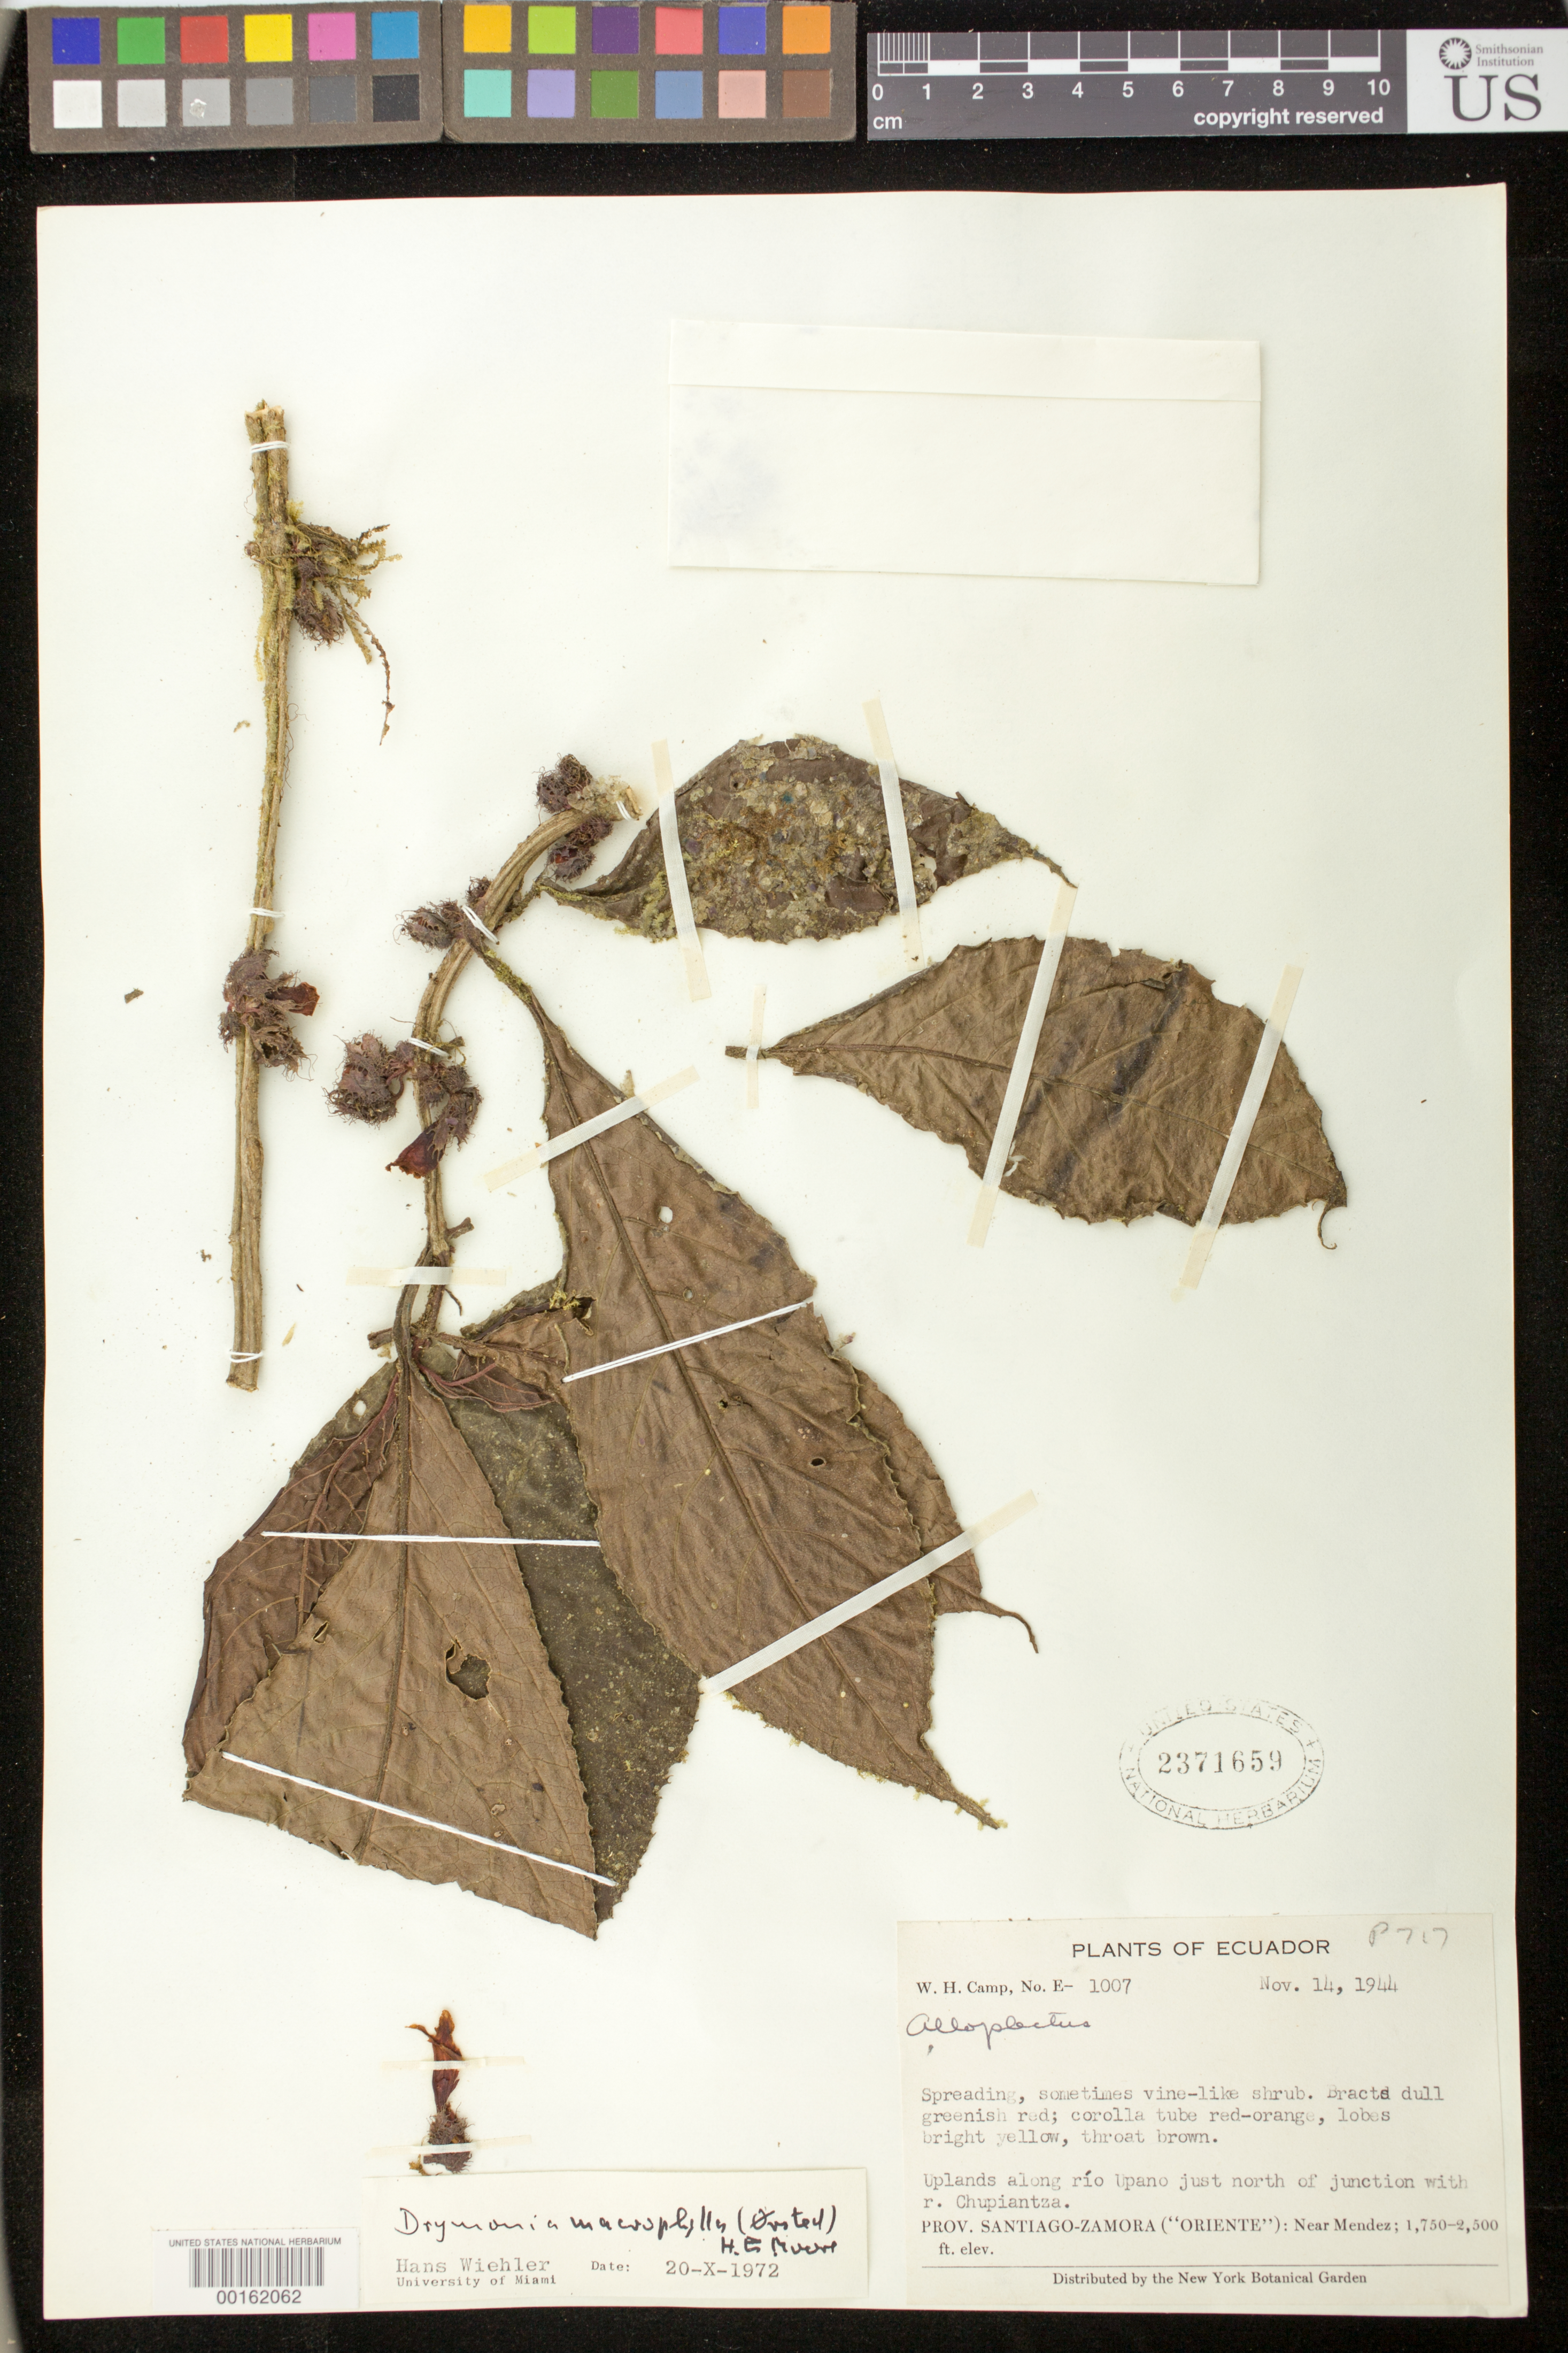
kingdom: Plantae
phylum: Tracheophyta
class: Magnoliopsida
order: Lamiales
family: Gesneriaceae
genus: Drymonia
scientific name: Drymonia macrophylla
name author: (Oerst.) H.E. Moore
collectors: W. H. Camp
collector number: E- 1007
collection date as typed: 14 Nov 1944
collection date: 1944-11-14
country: Ecuador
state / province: Morona-Santiago / Zamora-Chinchipe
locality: ("Oriente"), near Mendez, uplands along Rio Upano just N of junction with R Chupiantza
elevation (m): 533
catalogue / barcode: US 2371659